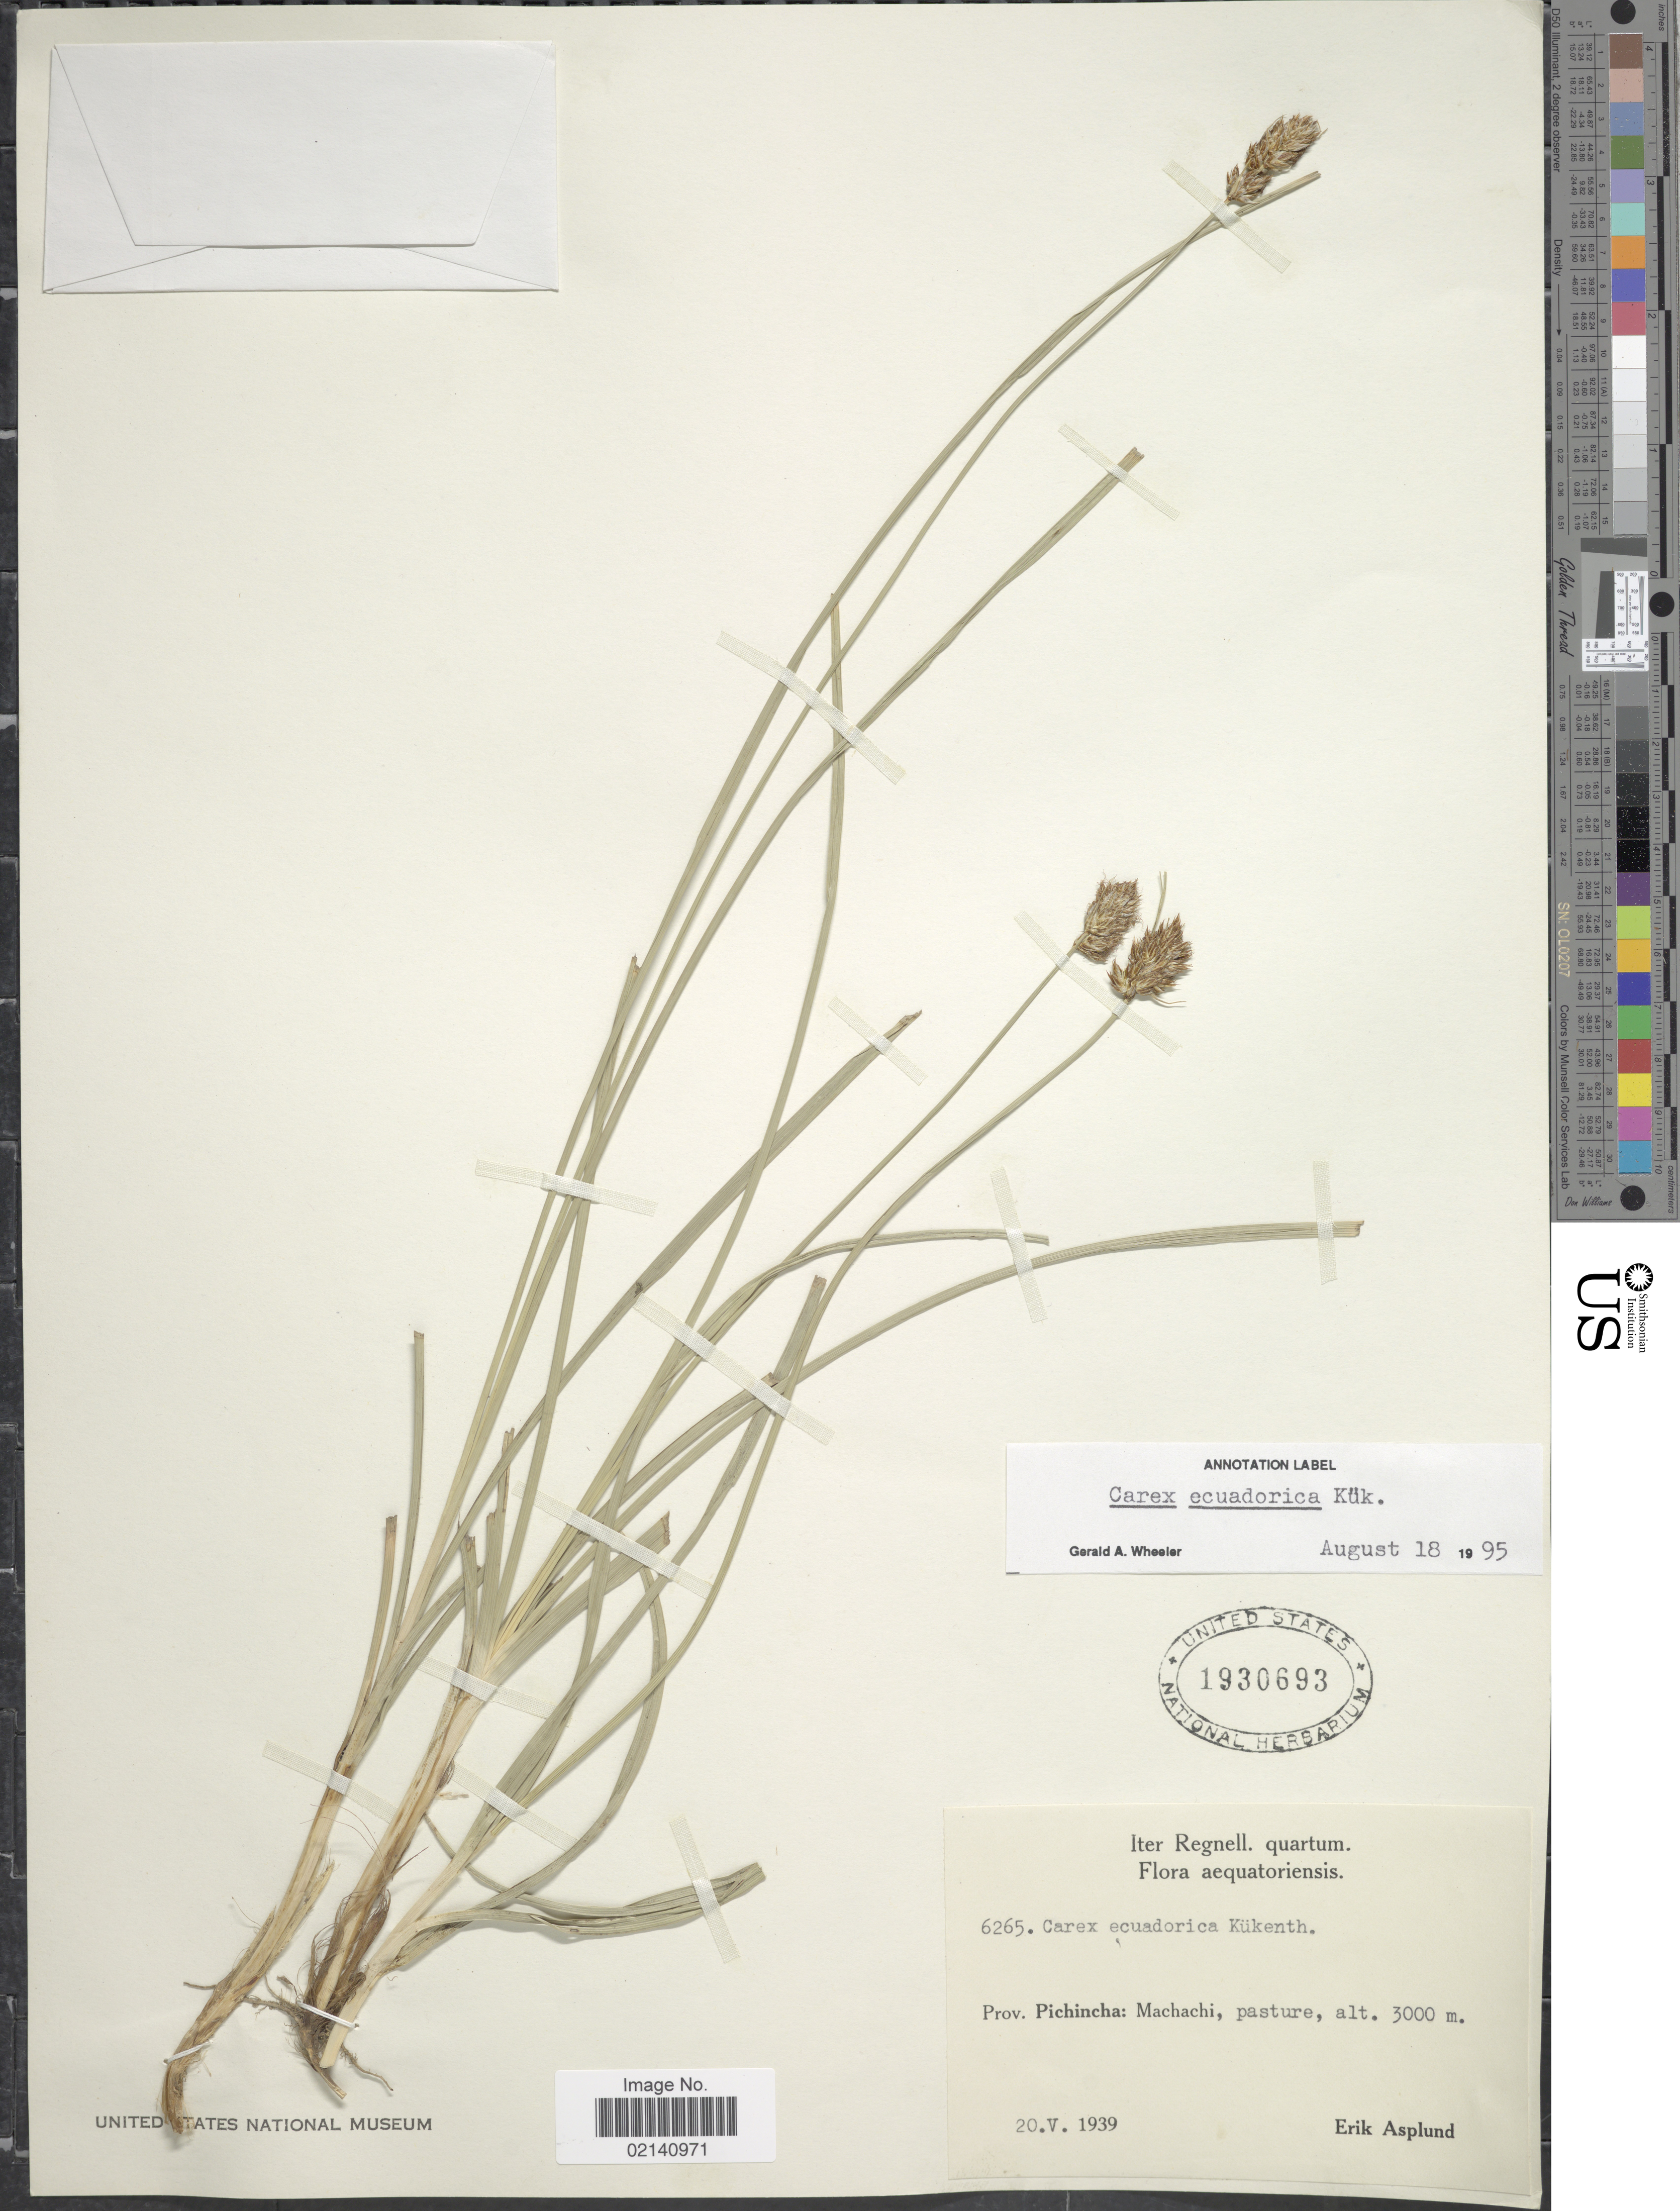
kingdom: Plantae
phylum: Tracheophyta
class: Liliopsida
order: Poales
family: Cyperaceae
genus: Carex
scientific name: Carex ecuadorica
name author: Kük.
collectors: E. Asplund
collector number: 6265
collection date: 1939-06-20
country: Ecuador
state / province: Pichincha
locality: Aequatoriensis, Prov. Pichincha: Machachi, pasture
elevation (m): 3000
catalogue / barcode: US 1930693